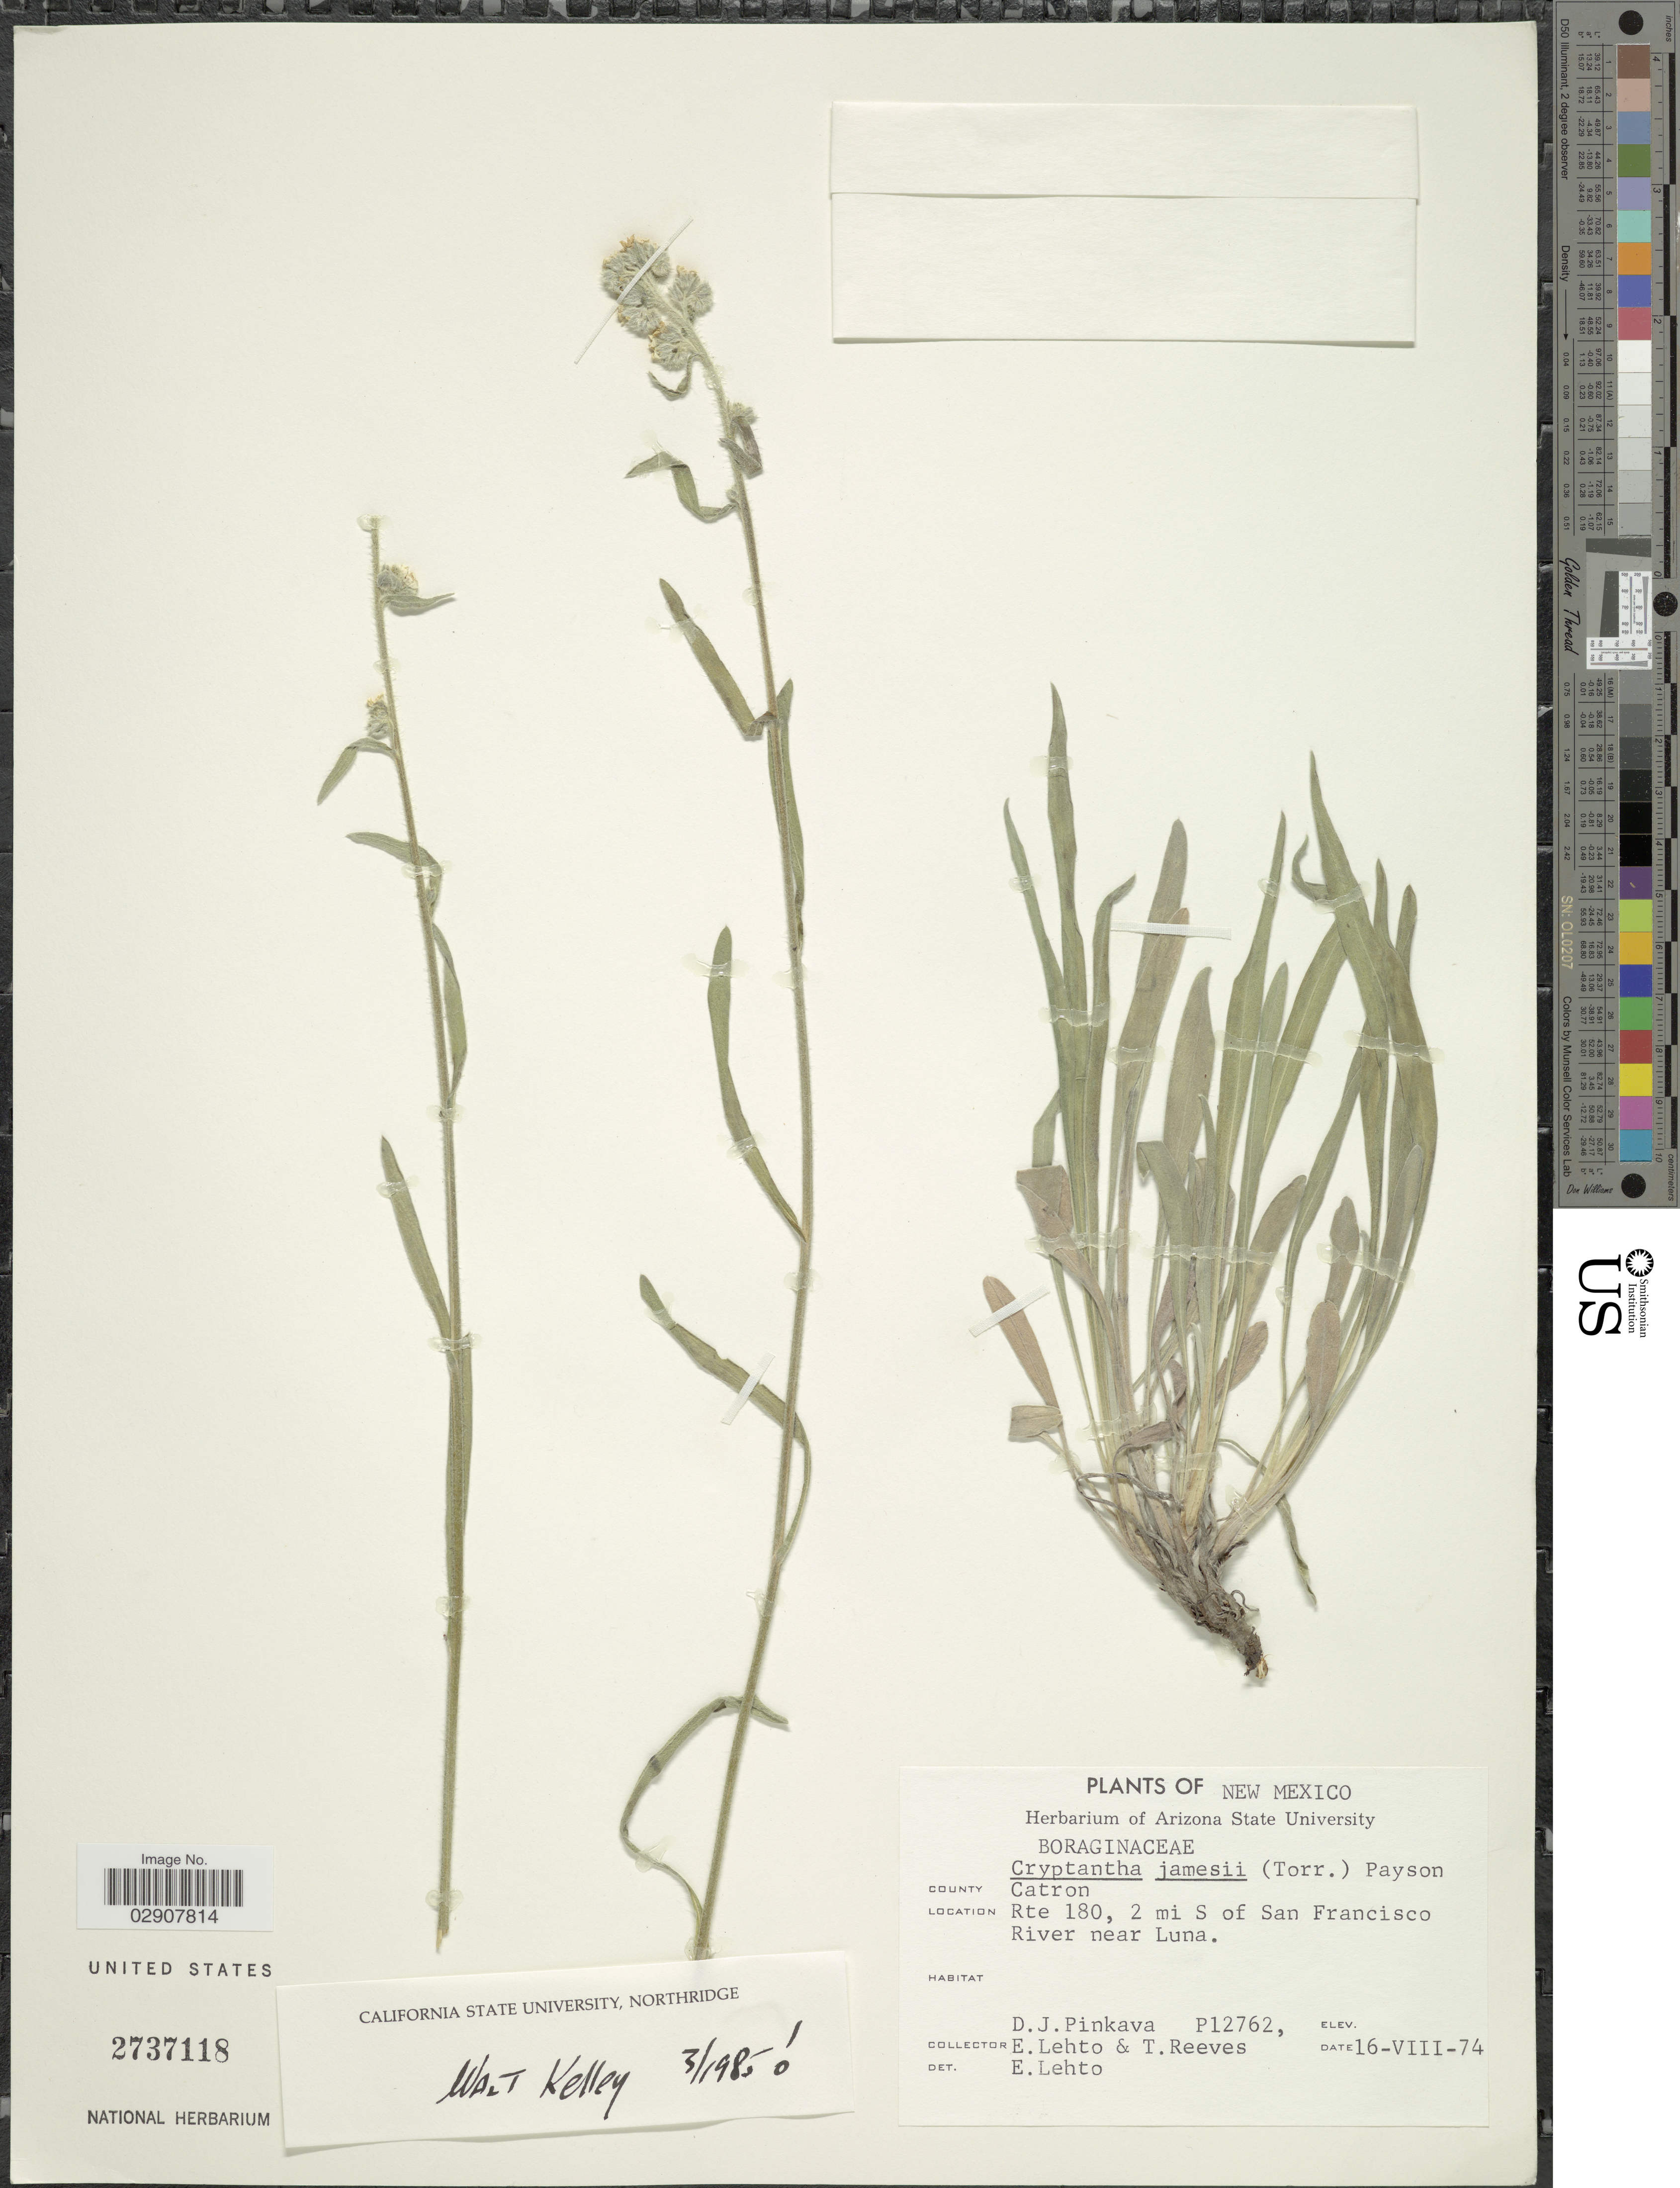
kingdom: Plantae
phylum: Tracheophyta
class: Magnoliopsida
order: Boraginales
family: Boraginaceae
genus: Cryptantha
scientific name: Cryptantha jamesii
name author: (Torr.) Payson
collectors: D. J. Pinkava, E. Lehto & T. Reeves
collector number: P12762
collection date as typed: Transcribed d/m/y: 16/8/74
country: United States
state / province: New Mexico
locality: Rte 180, 2 mi S of San Franciscoo River near Luna. County: Catron.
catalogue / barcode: US 2737118